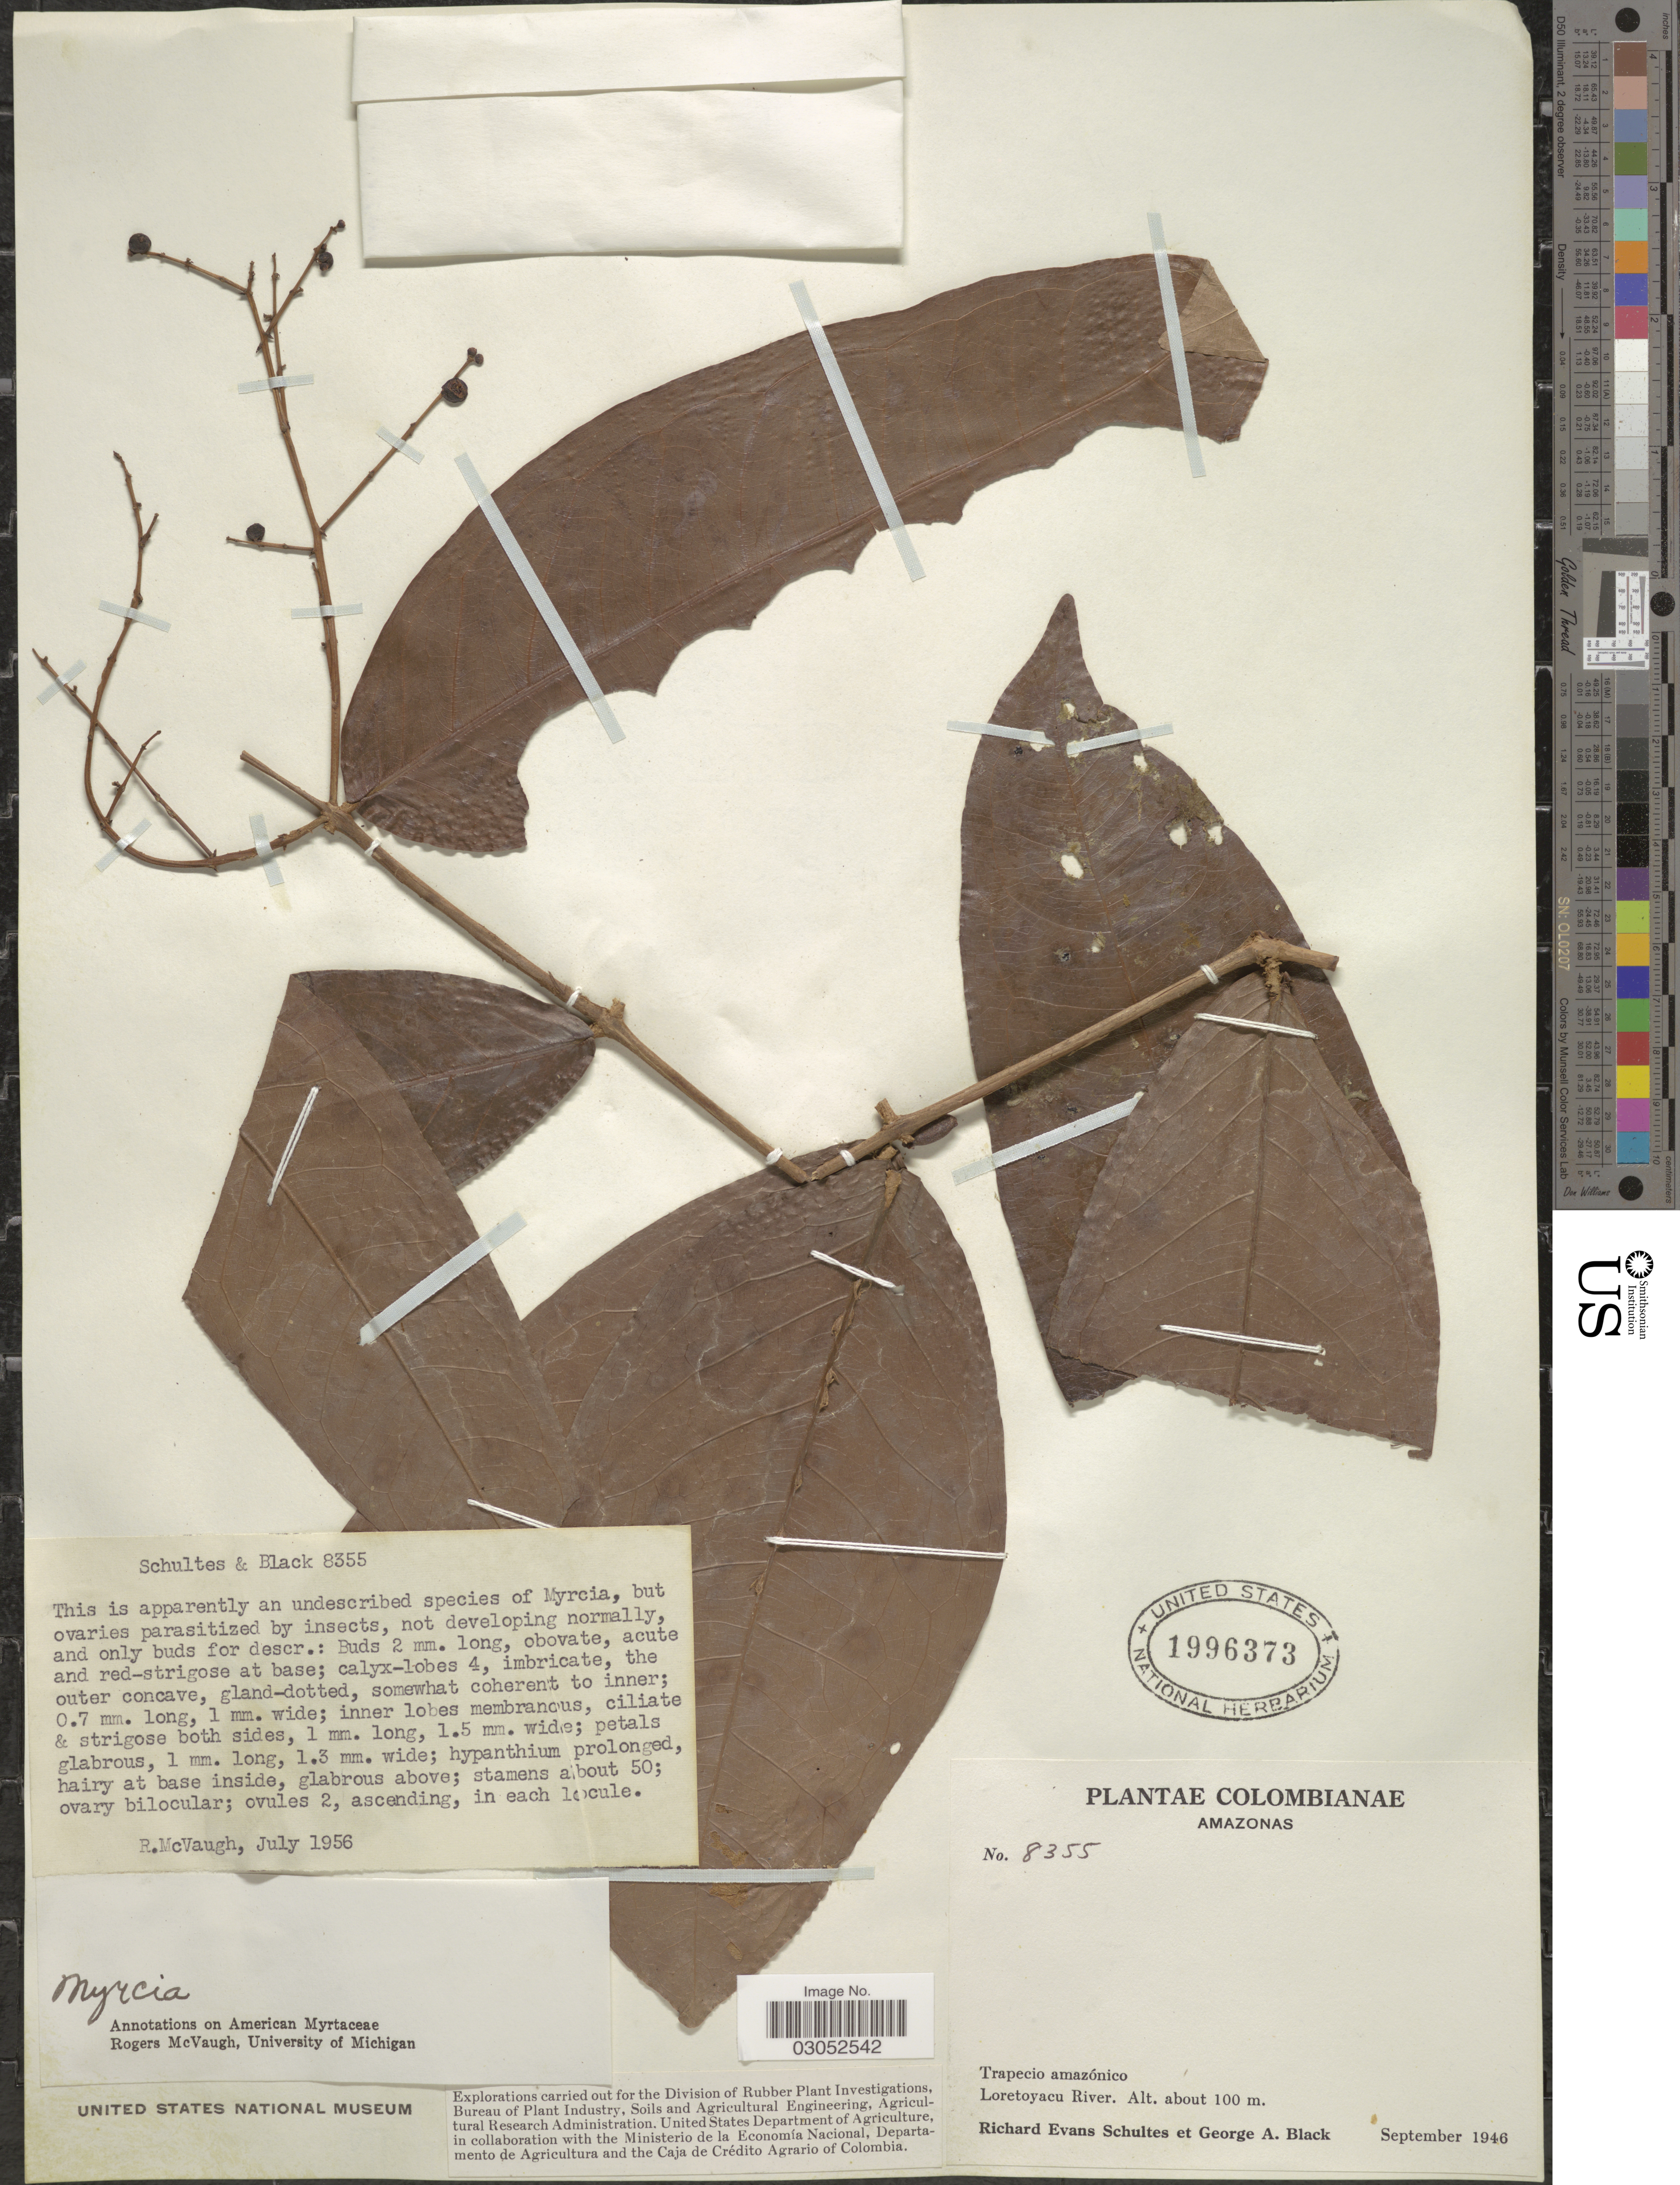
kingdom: Plantae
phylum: Tracheophyta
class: Magnoliopsida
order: Myrtales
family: Myrtaceae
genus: Myrcia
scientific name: Myrcia sp.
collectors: R. E. Schultes & G. A. Black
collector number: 8355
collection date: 1946-09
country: Colombia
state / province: Amazônas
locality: Trapecio amazónico. Loretoyacu River.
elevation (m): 100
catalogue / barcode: US 1996373